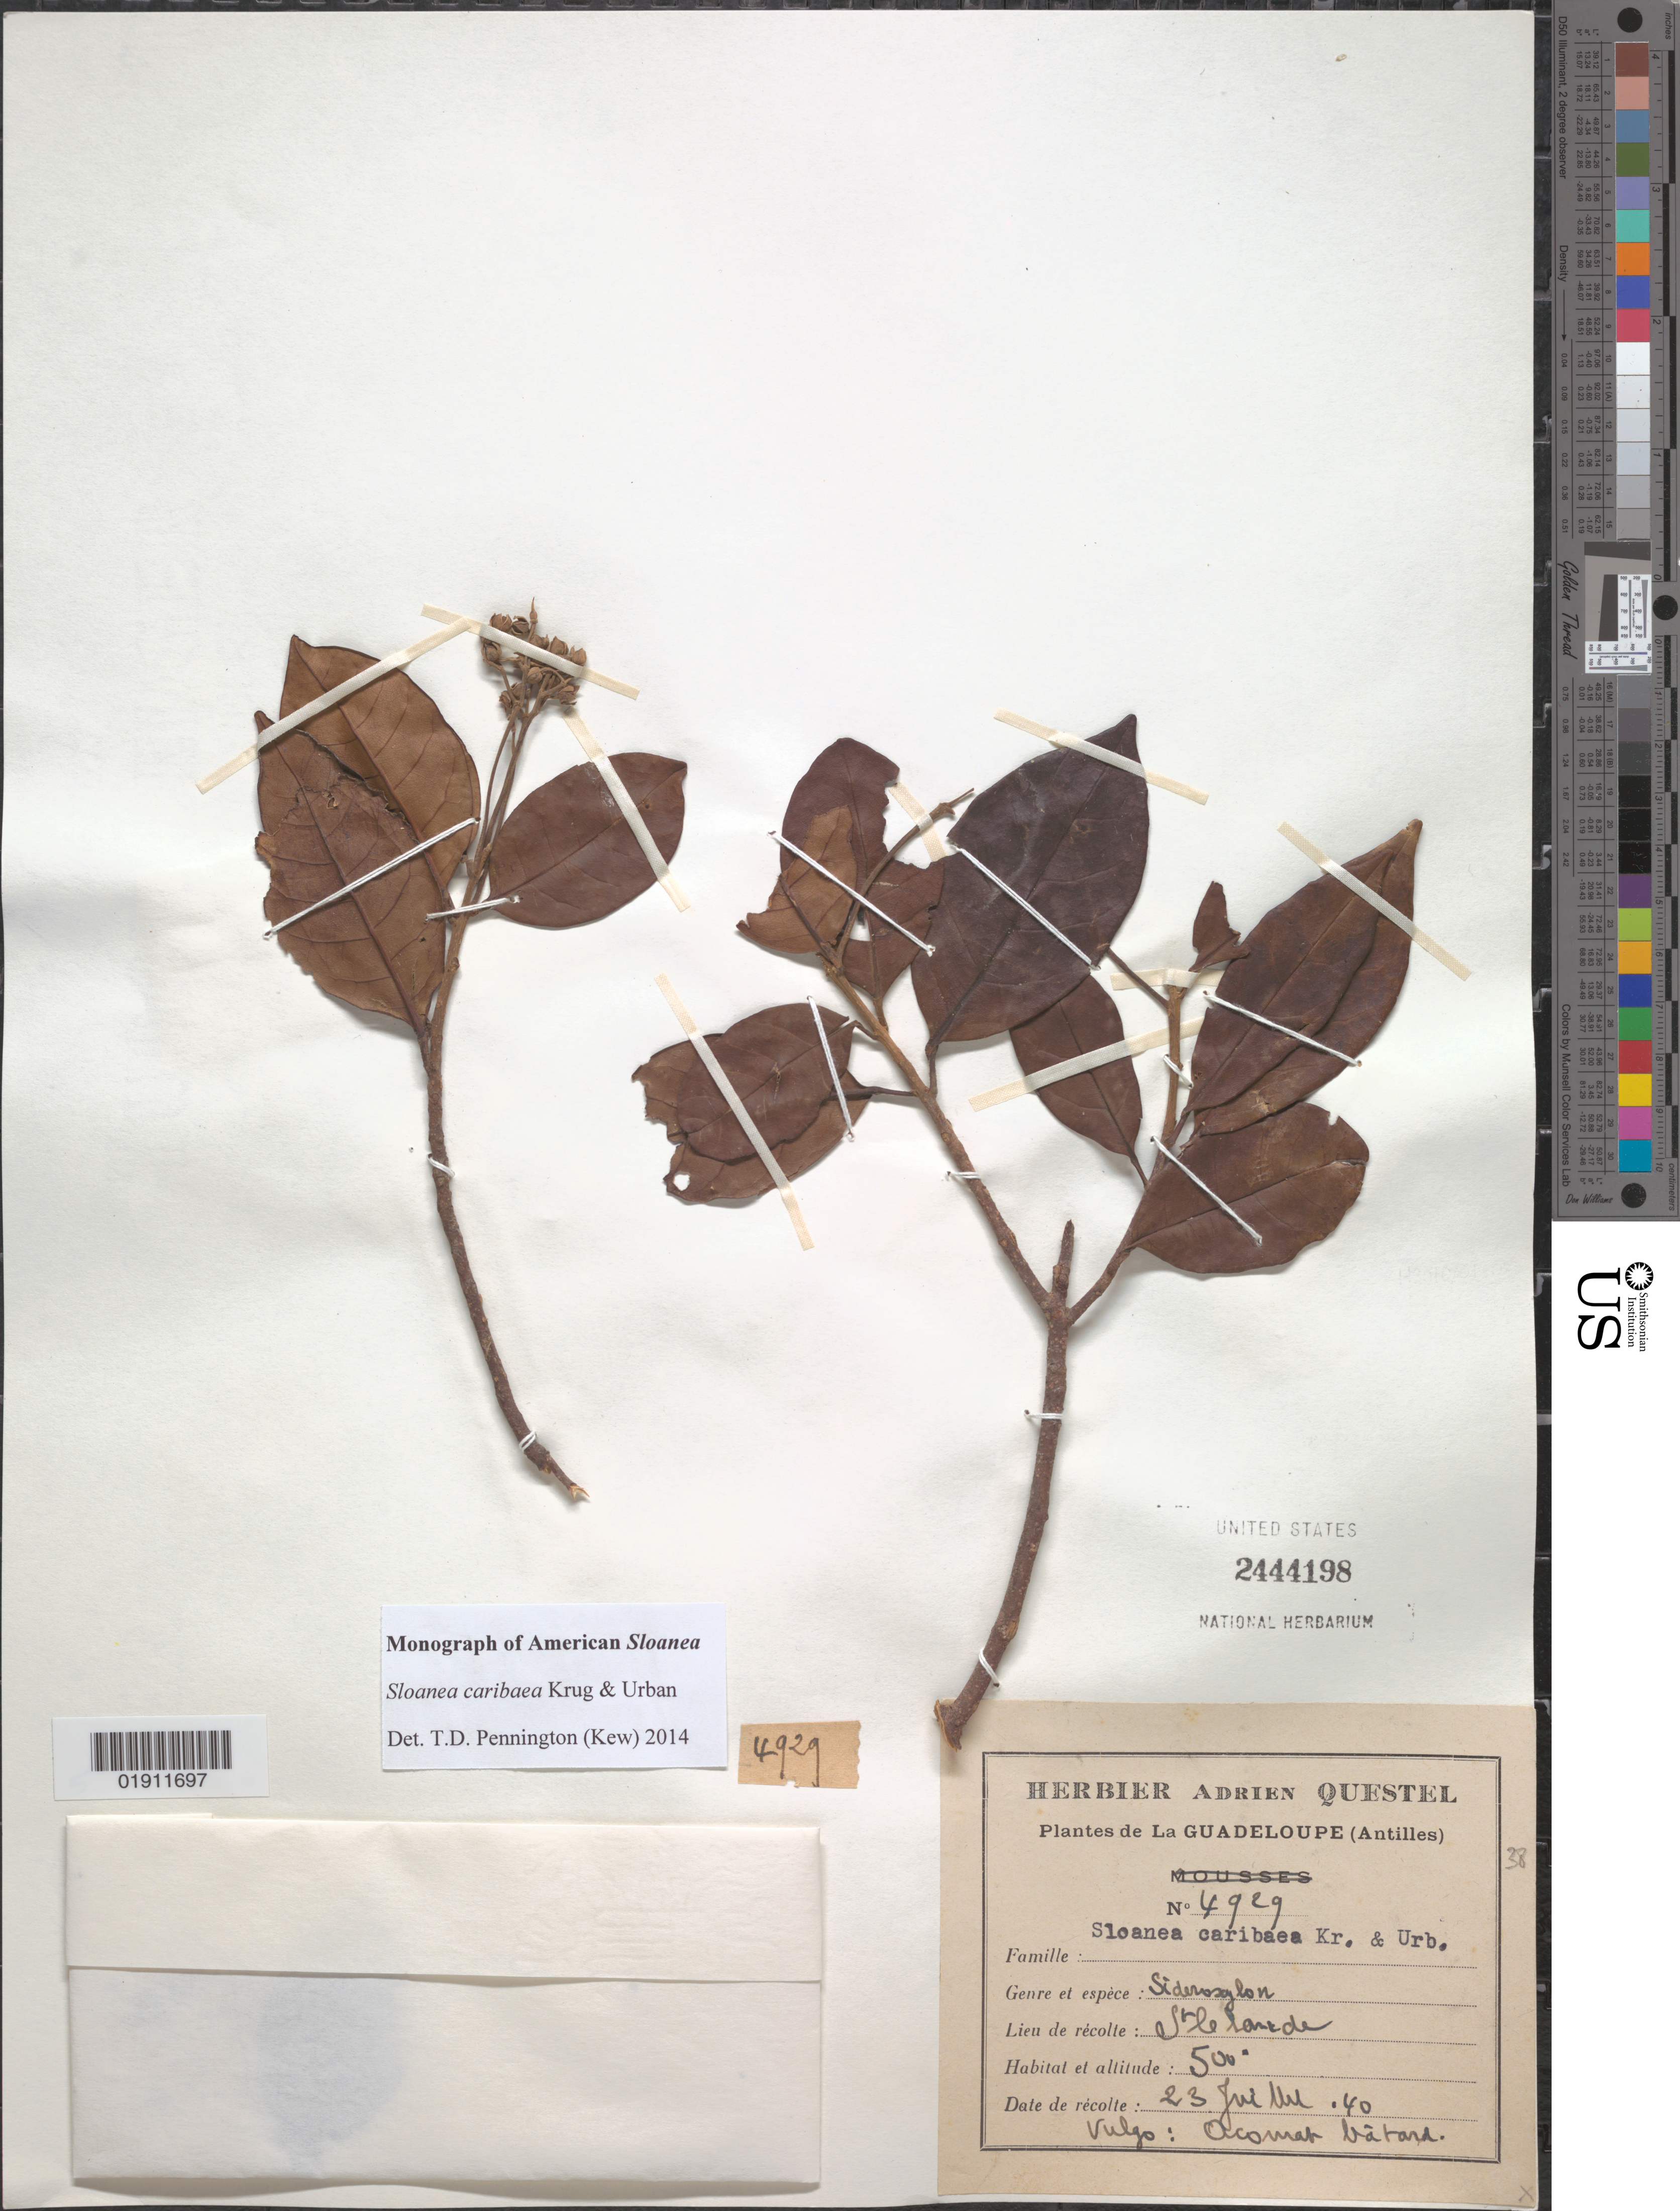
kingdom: Plantae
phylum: Tracheophyta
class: Magnoliopsida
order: Oxalidales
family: Elaeocarpaceae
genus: Sloanea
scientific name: Sloanea caribaea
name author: Krug & Urb. in Duss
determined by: Pennington, T. D., (K)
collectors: A. Questel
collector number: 4929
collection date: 1940-07-23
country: Guadeloupe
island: Guadalupe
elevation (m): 500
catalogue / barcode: US 2444198